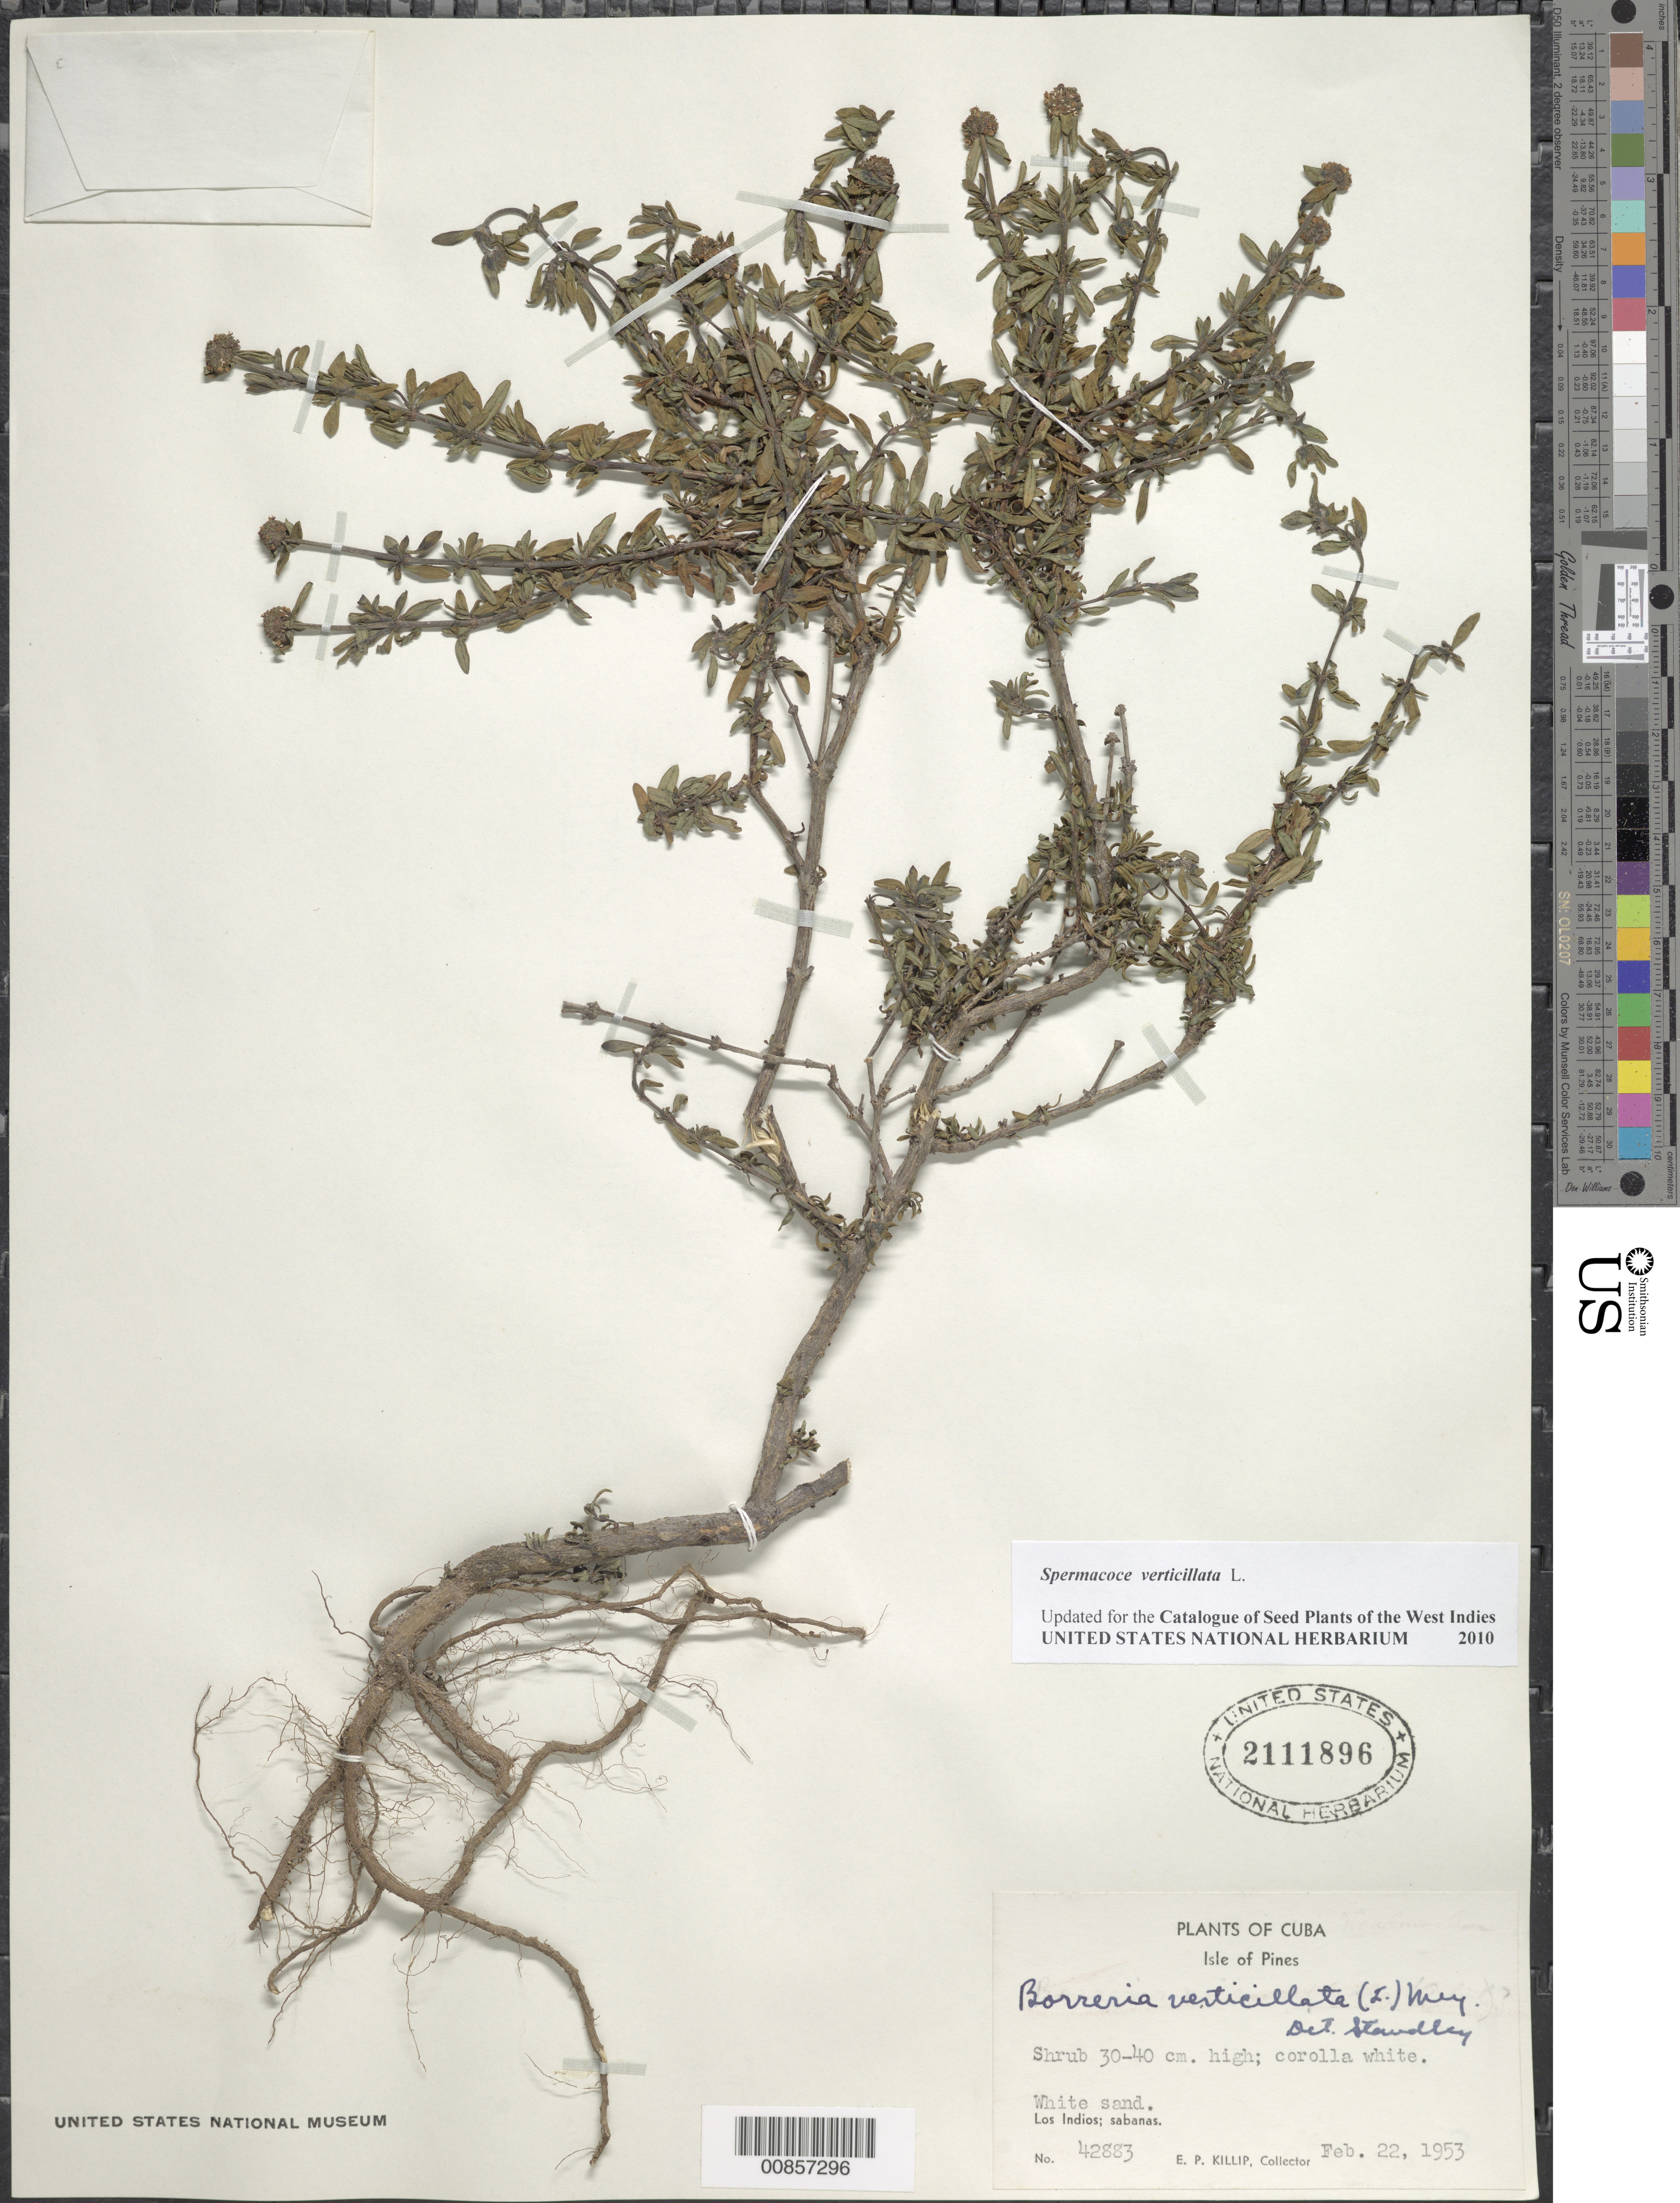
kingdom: Plantae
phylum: Tracheophyta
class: Magnoliopsida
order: Gentianales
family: Rubiaceae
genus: Spermacoce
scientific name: Spermacoce verticillata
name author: L.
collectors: E. P. Killip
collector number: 42883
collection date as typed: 22 Feb 1953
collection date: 1953-02-22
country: Cuba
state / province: Isla de La Juventud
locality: Los Indios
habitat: White sand sabanas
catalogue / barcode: US 2111896